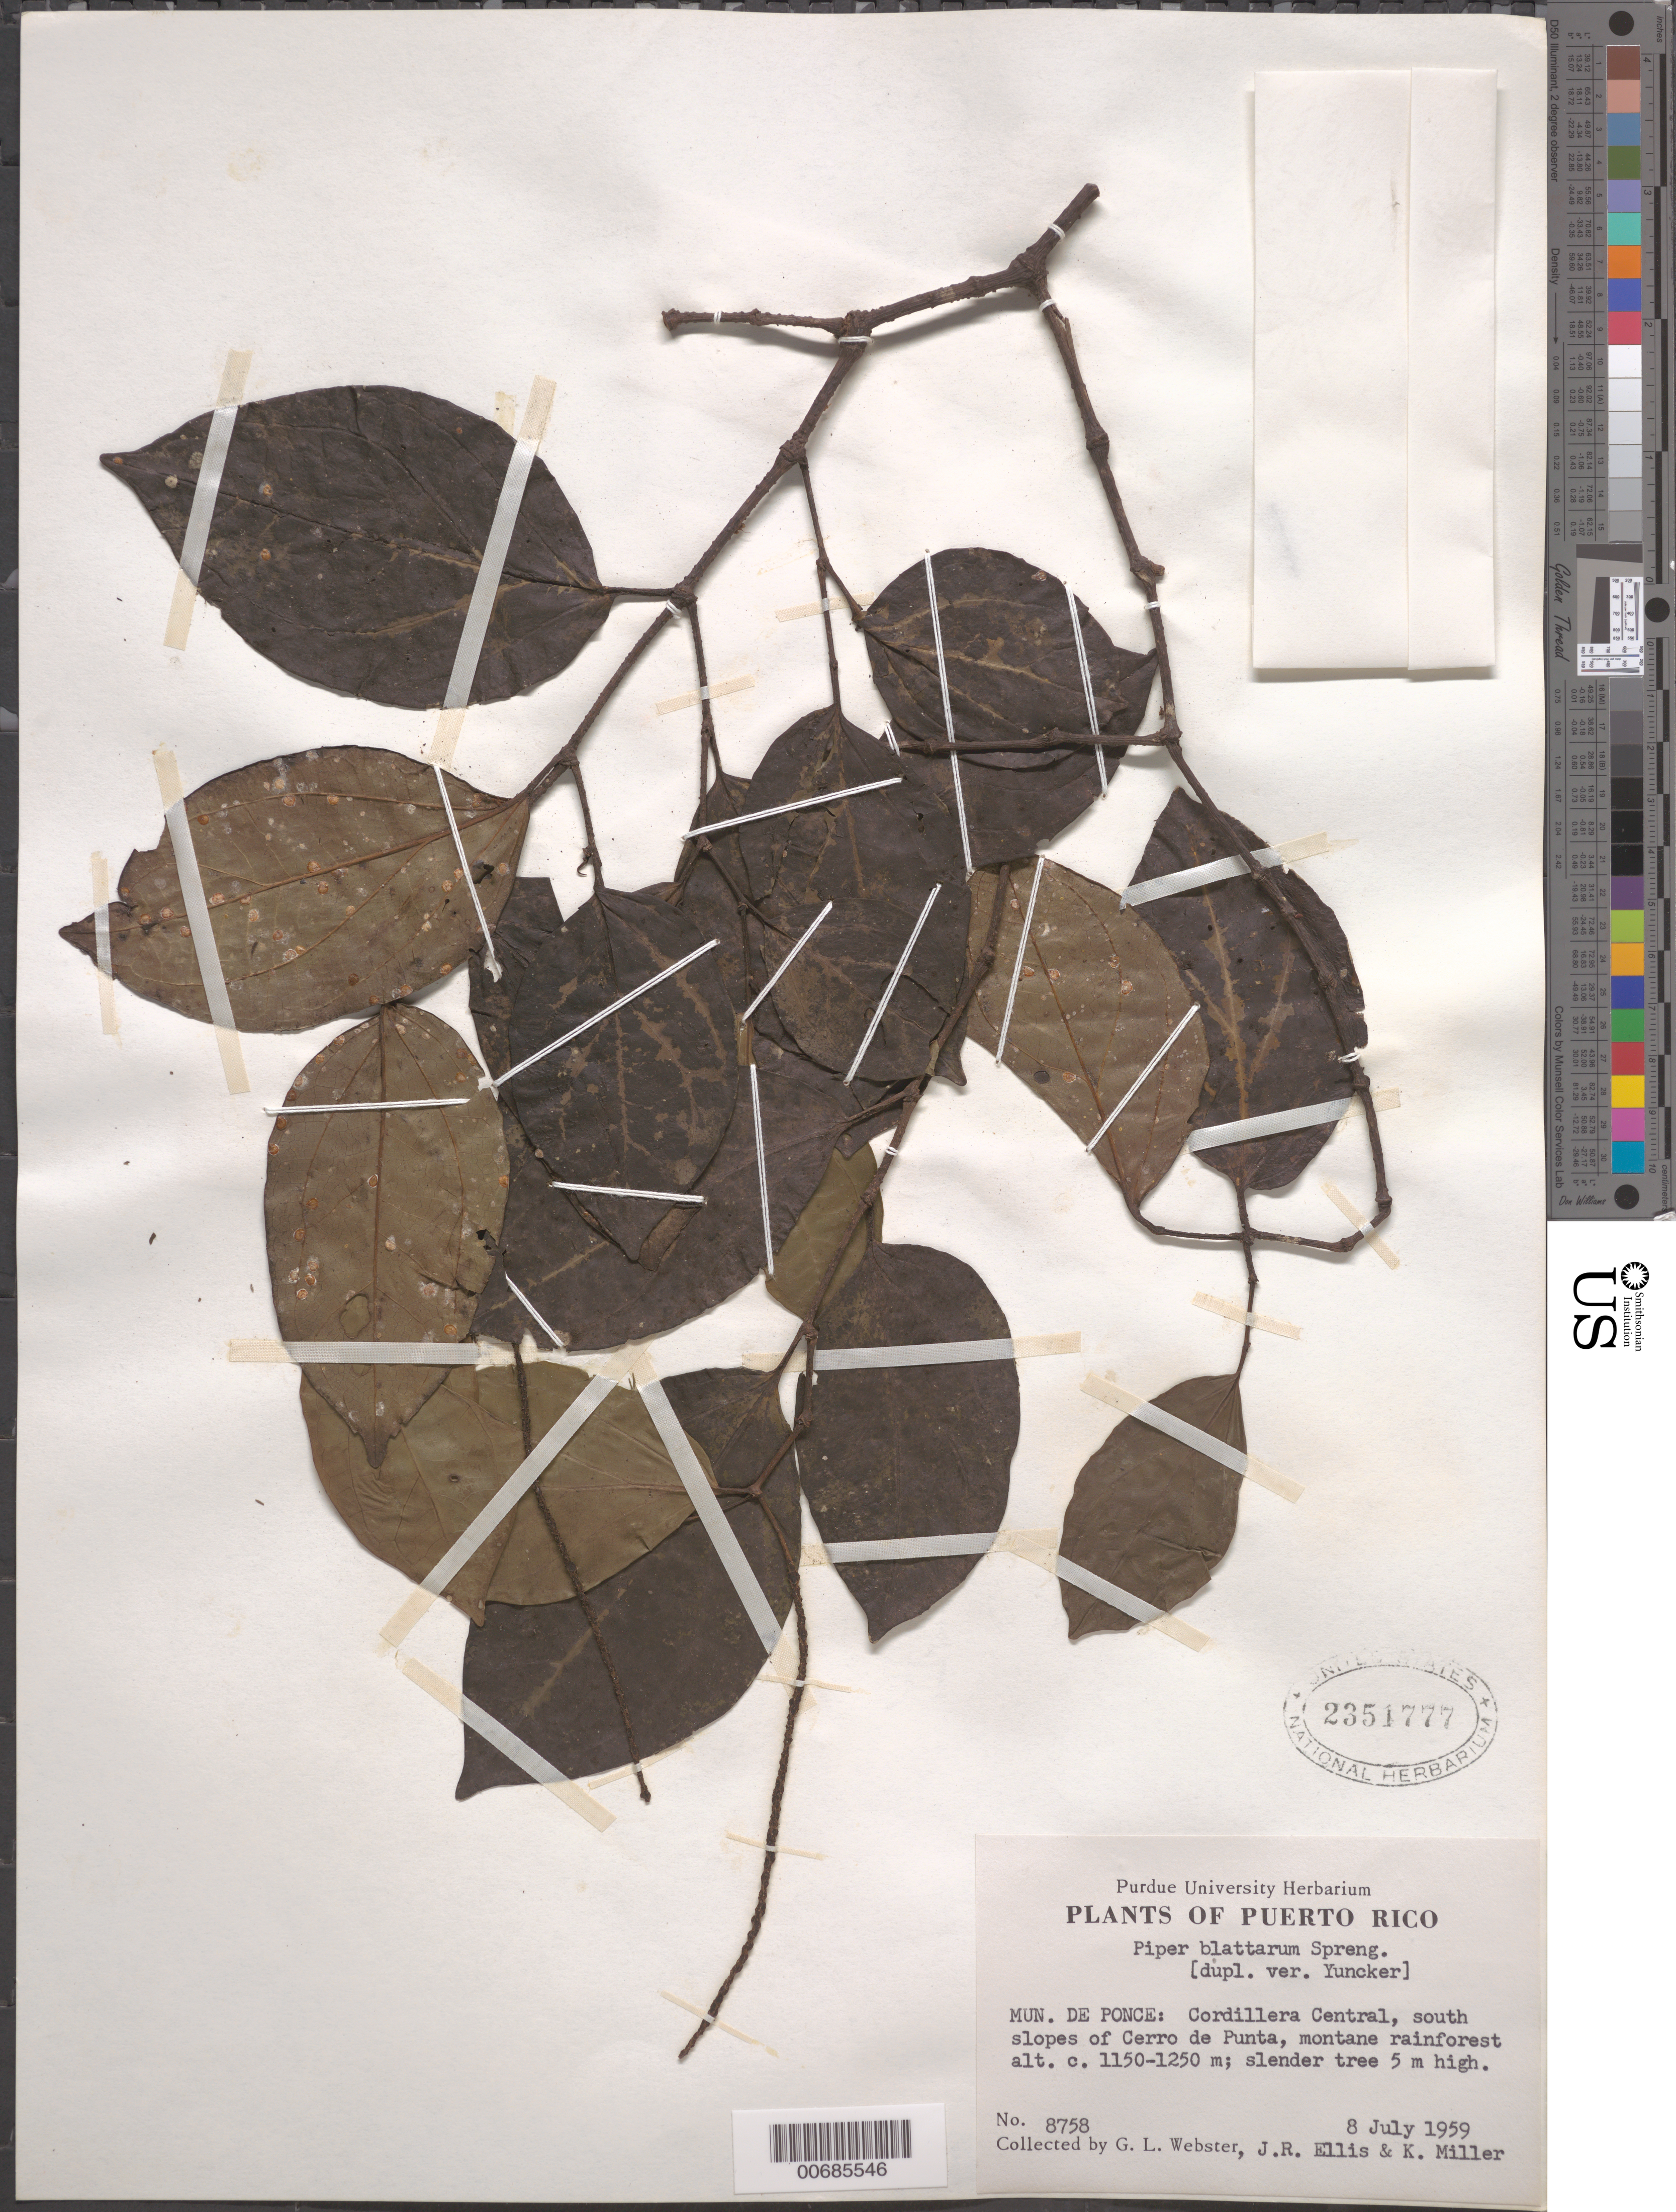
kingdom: Plantae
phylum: Tracheophyta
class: Magnoliopsida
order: Piperales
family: Piperaceae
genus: Piper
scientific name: Piper blattarum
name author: Spreng.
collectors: G. L. Webster, J. R. Ellis & K. I. Miller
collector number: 8758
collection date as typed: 08 Jul 1959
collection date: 1959-07-08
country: Puerto Rico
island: Greater Antilles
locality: Mun. de Ponce: Cordillera Central, S slopes of Cerro de Punta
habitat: Montane rainforest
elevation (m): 1150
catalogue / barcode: US 2351777